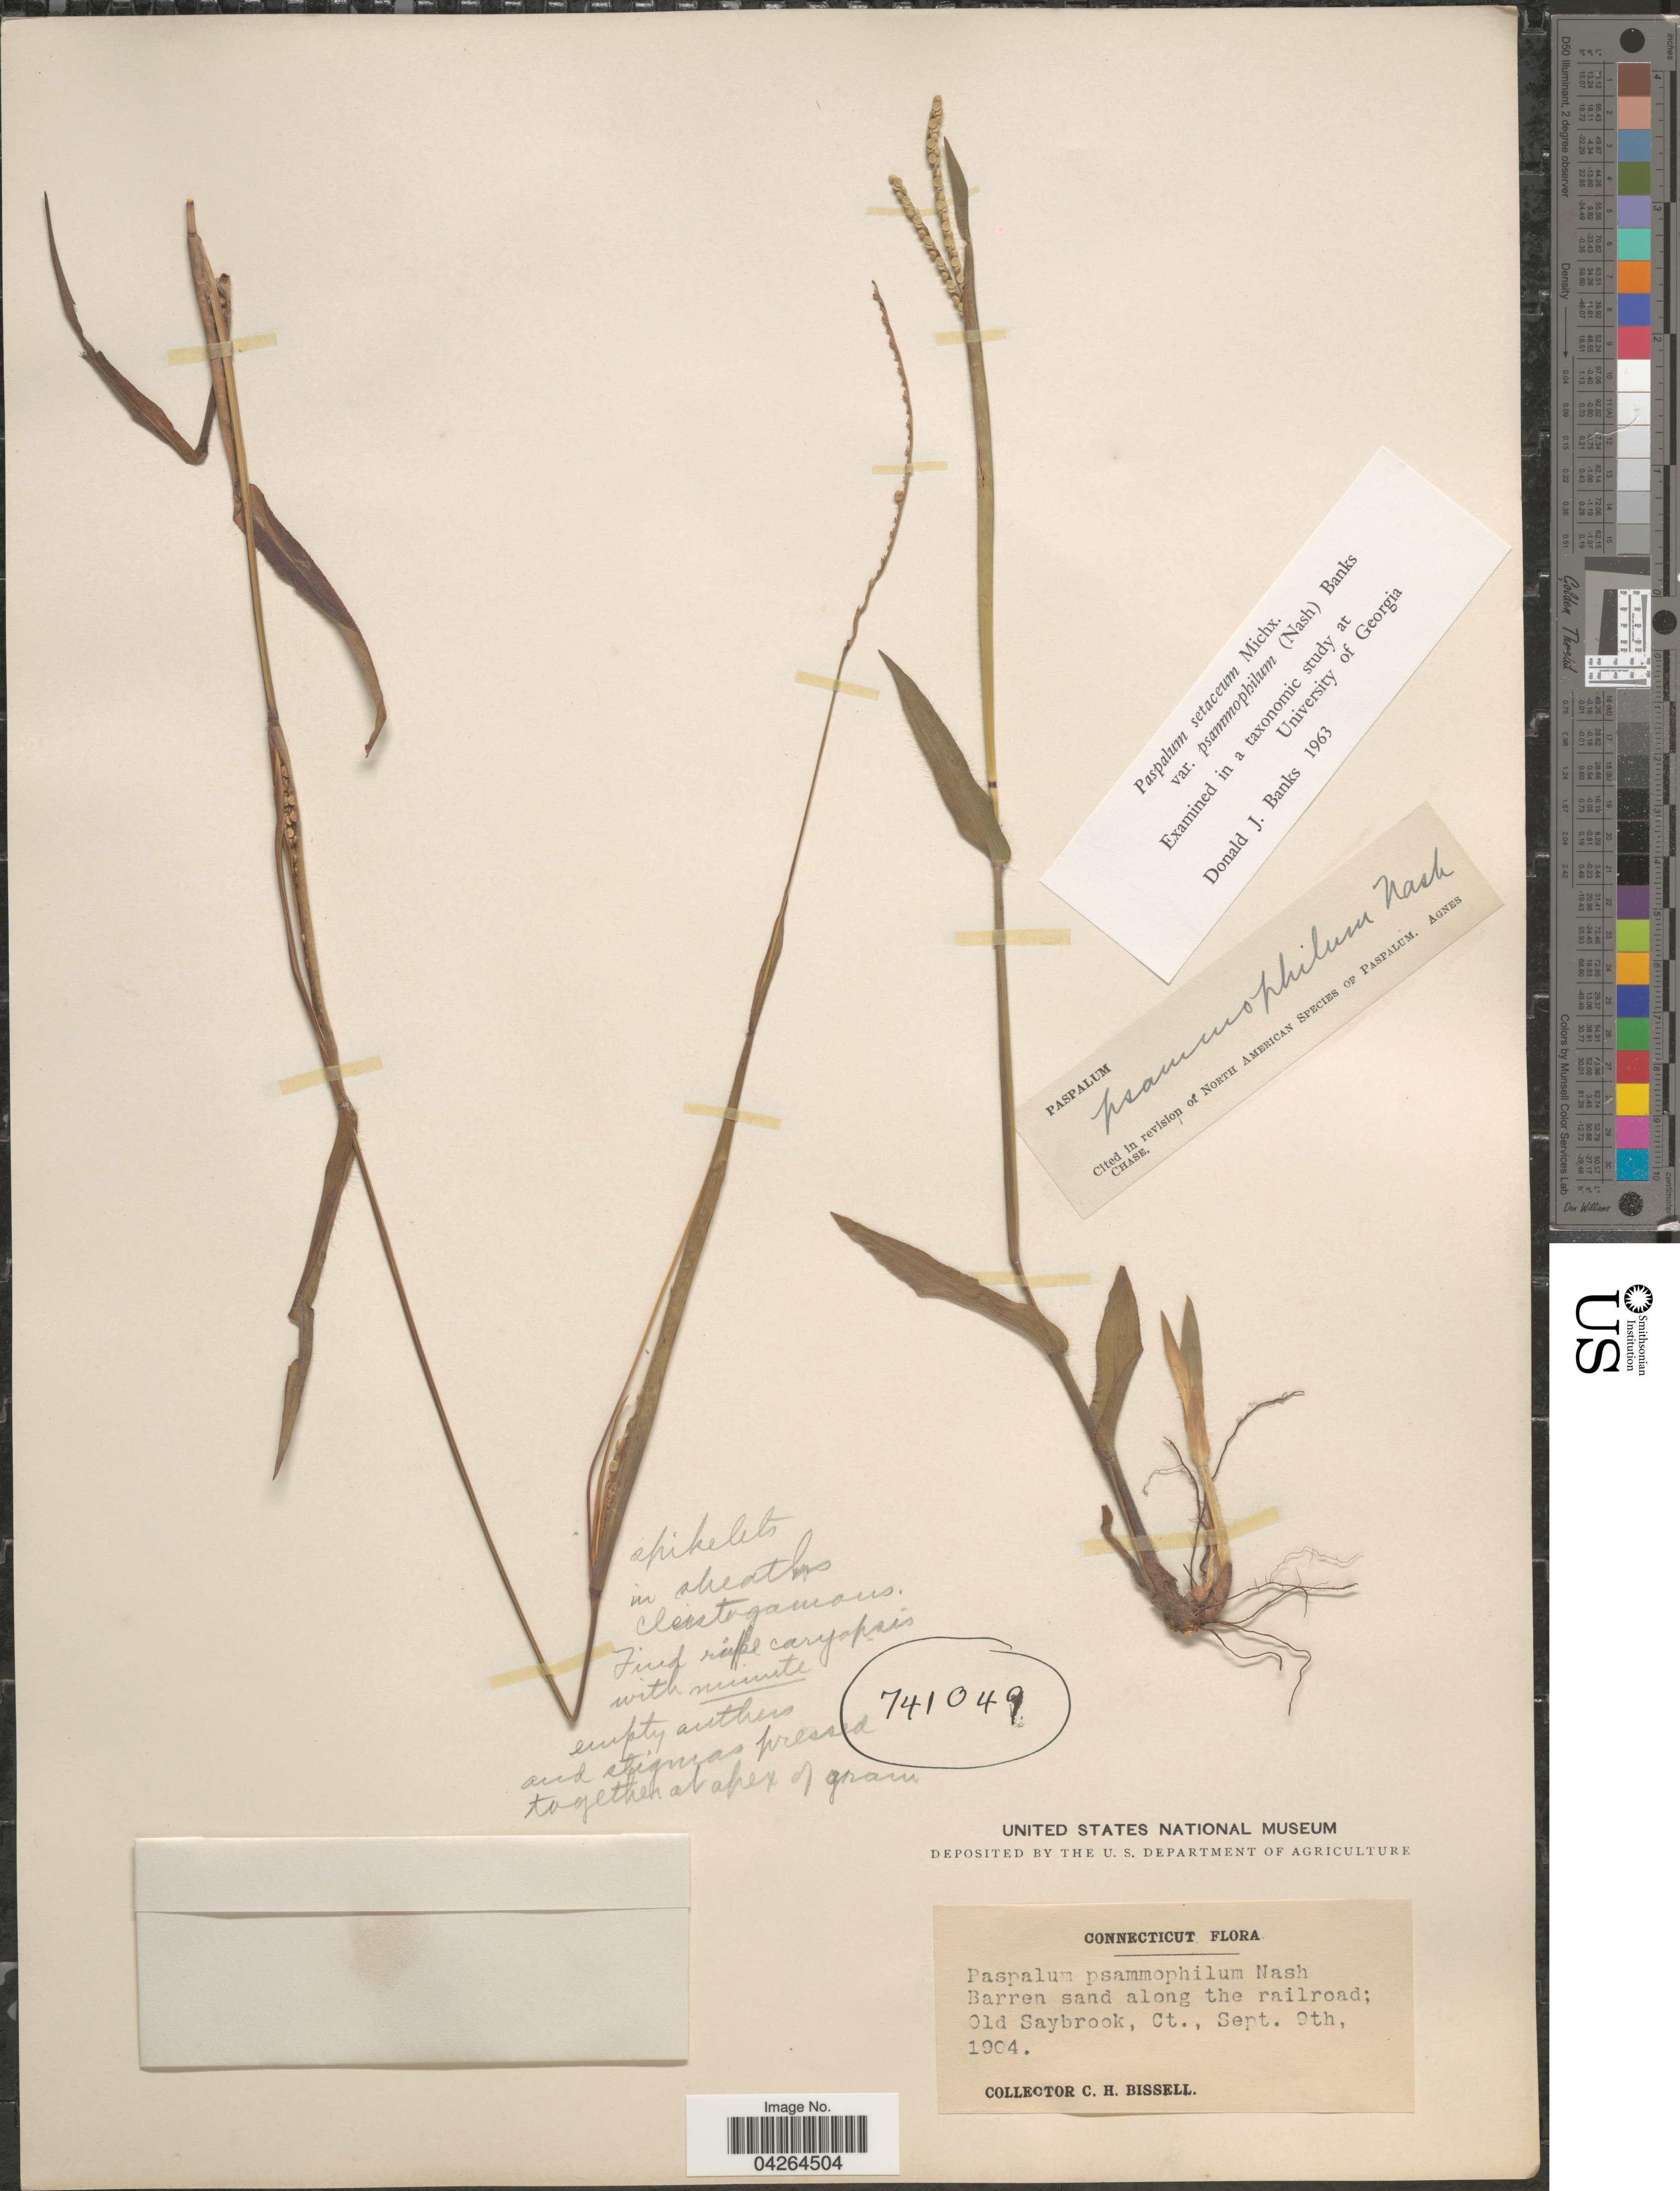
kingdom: Plantae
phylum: Tracheophyta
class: Liliopsida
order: Poales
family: Poaceae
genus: Paspalum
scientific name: Paspalum setaceum var. psammophilum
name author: (Nash ex Hitchc.) D.J. Banks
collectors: C. Bissell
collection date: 1904-09-09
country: United States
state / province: Connecticut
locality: Barren sand along the railroad; Old Saybrook, Ct.